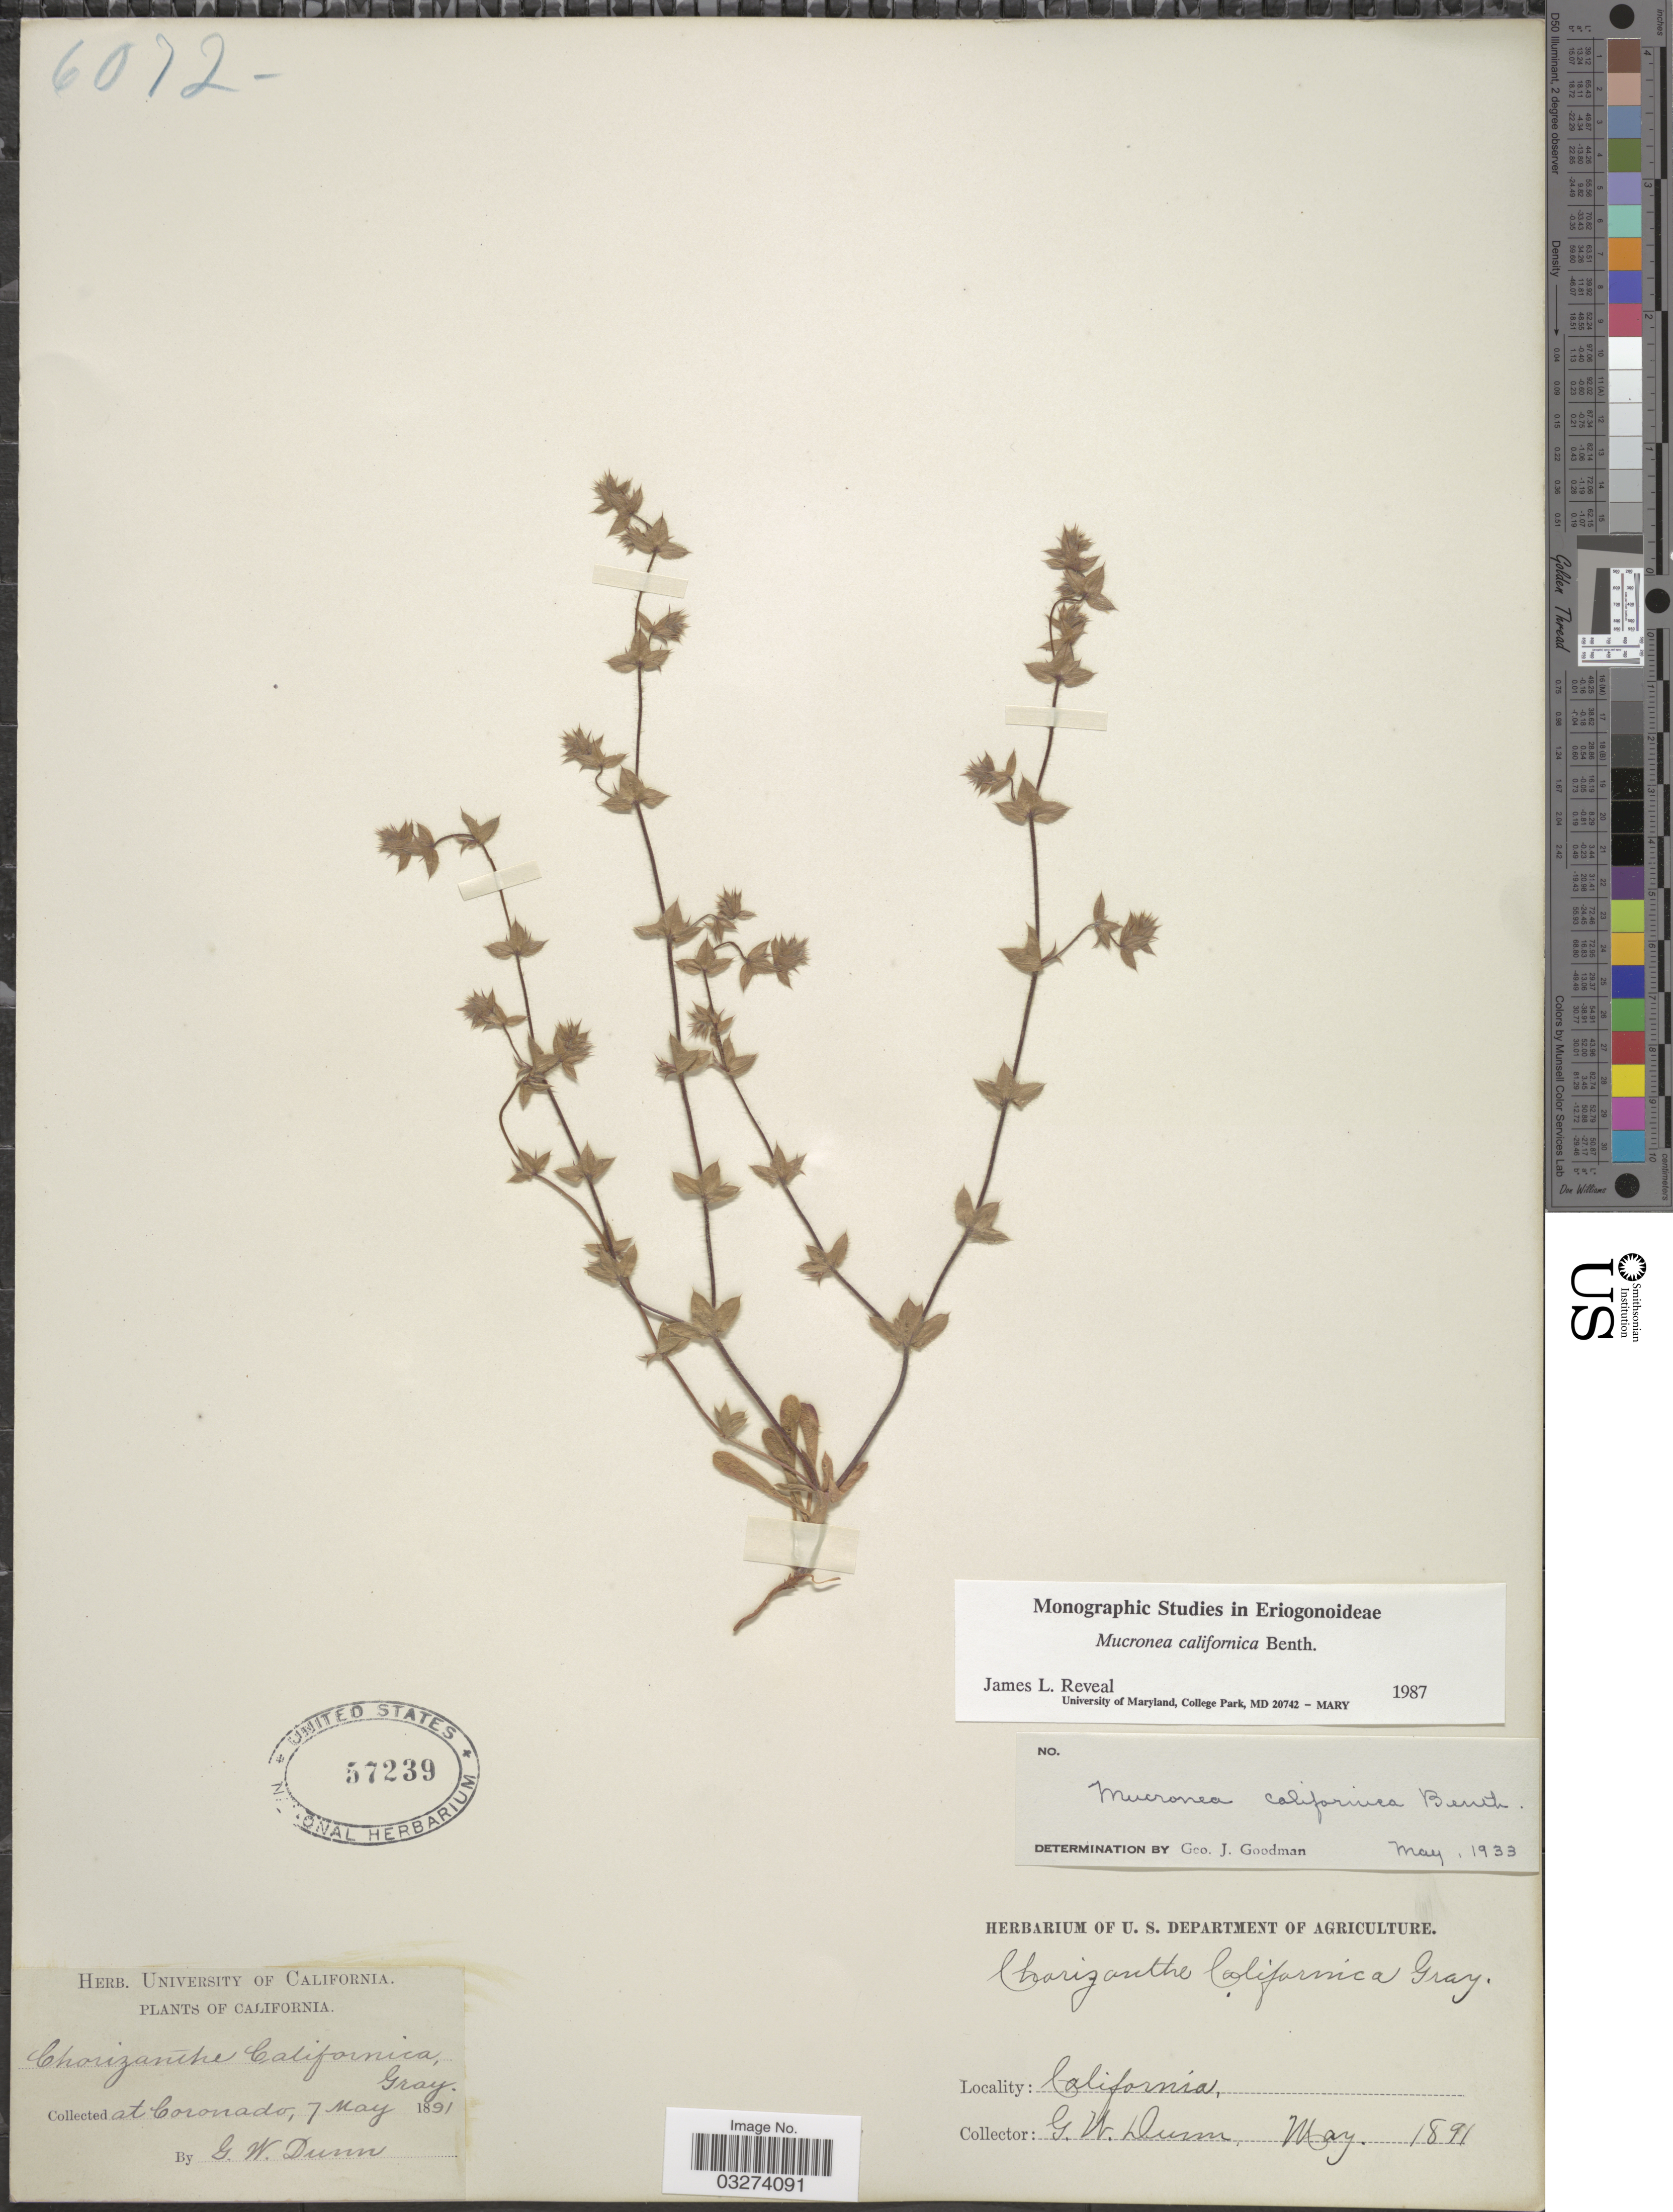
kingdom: Plantae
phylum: Tracheophyta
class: Magnoliopsida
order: Caryophyllales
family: Polygonaceae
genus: Mucronea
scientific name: Mucronea californica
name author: Benth.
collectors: G. W.Dunn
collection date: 1891-05-07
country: United States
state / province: California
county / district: Riverside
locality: Coronado.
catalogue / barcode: US 57239